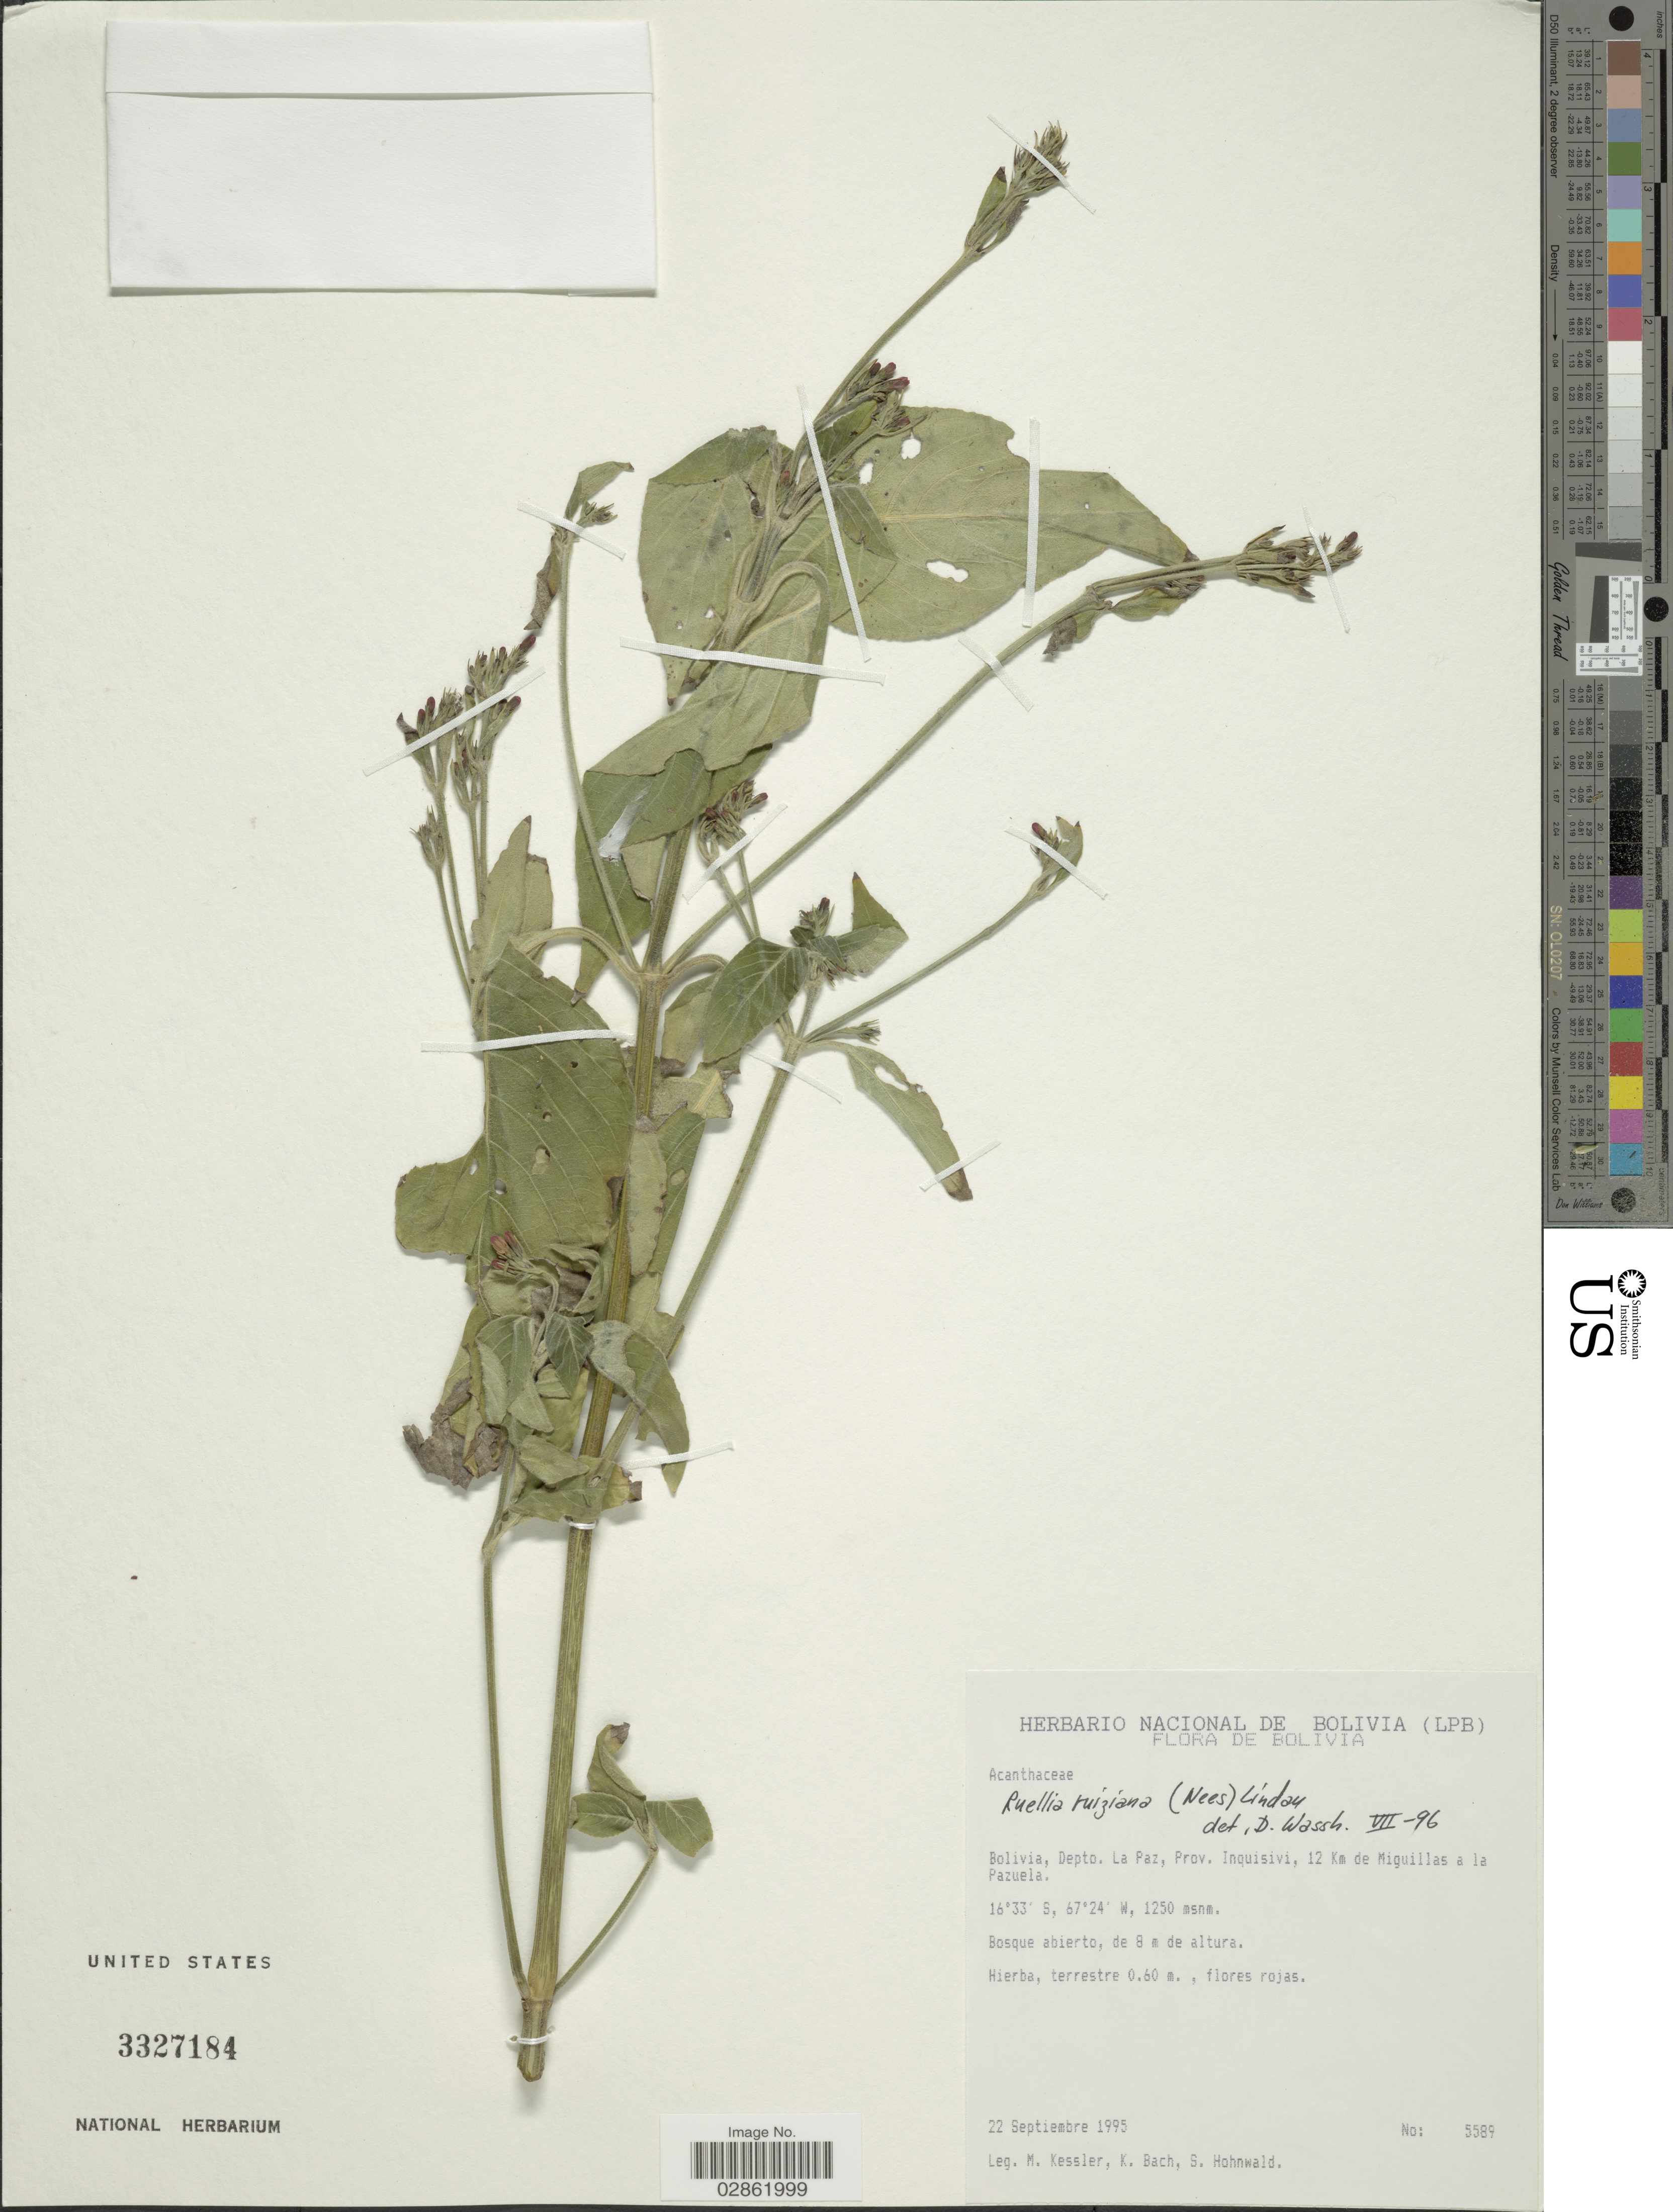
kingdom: Plantae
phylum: Tracheophyta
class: Magnoliopsida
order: Lamiales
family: Acanthaceae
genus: Ruellia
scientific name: Ruellia ruiziana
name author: (Nees) Lindau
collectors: M. Kessler, K. Bach & S. Hohnwald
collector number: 5589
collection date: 1995-09-22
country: Bolivia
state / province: La Paz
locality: Depto. La Paz, Prov. Inquisivi, 12 Km de Miguillas a la Pazuela.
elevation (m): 1250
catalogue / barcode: US 3327184